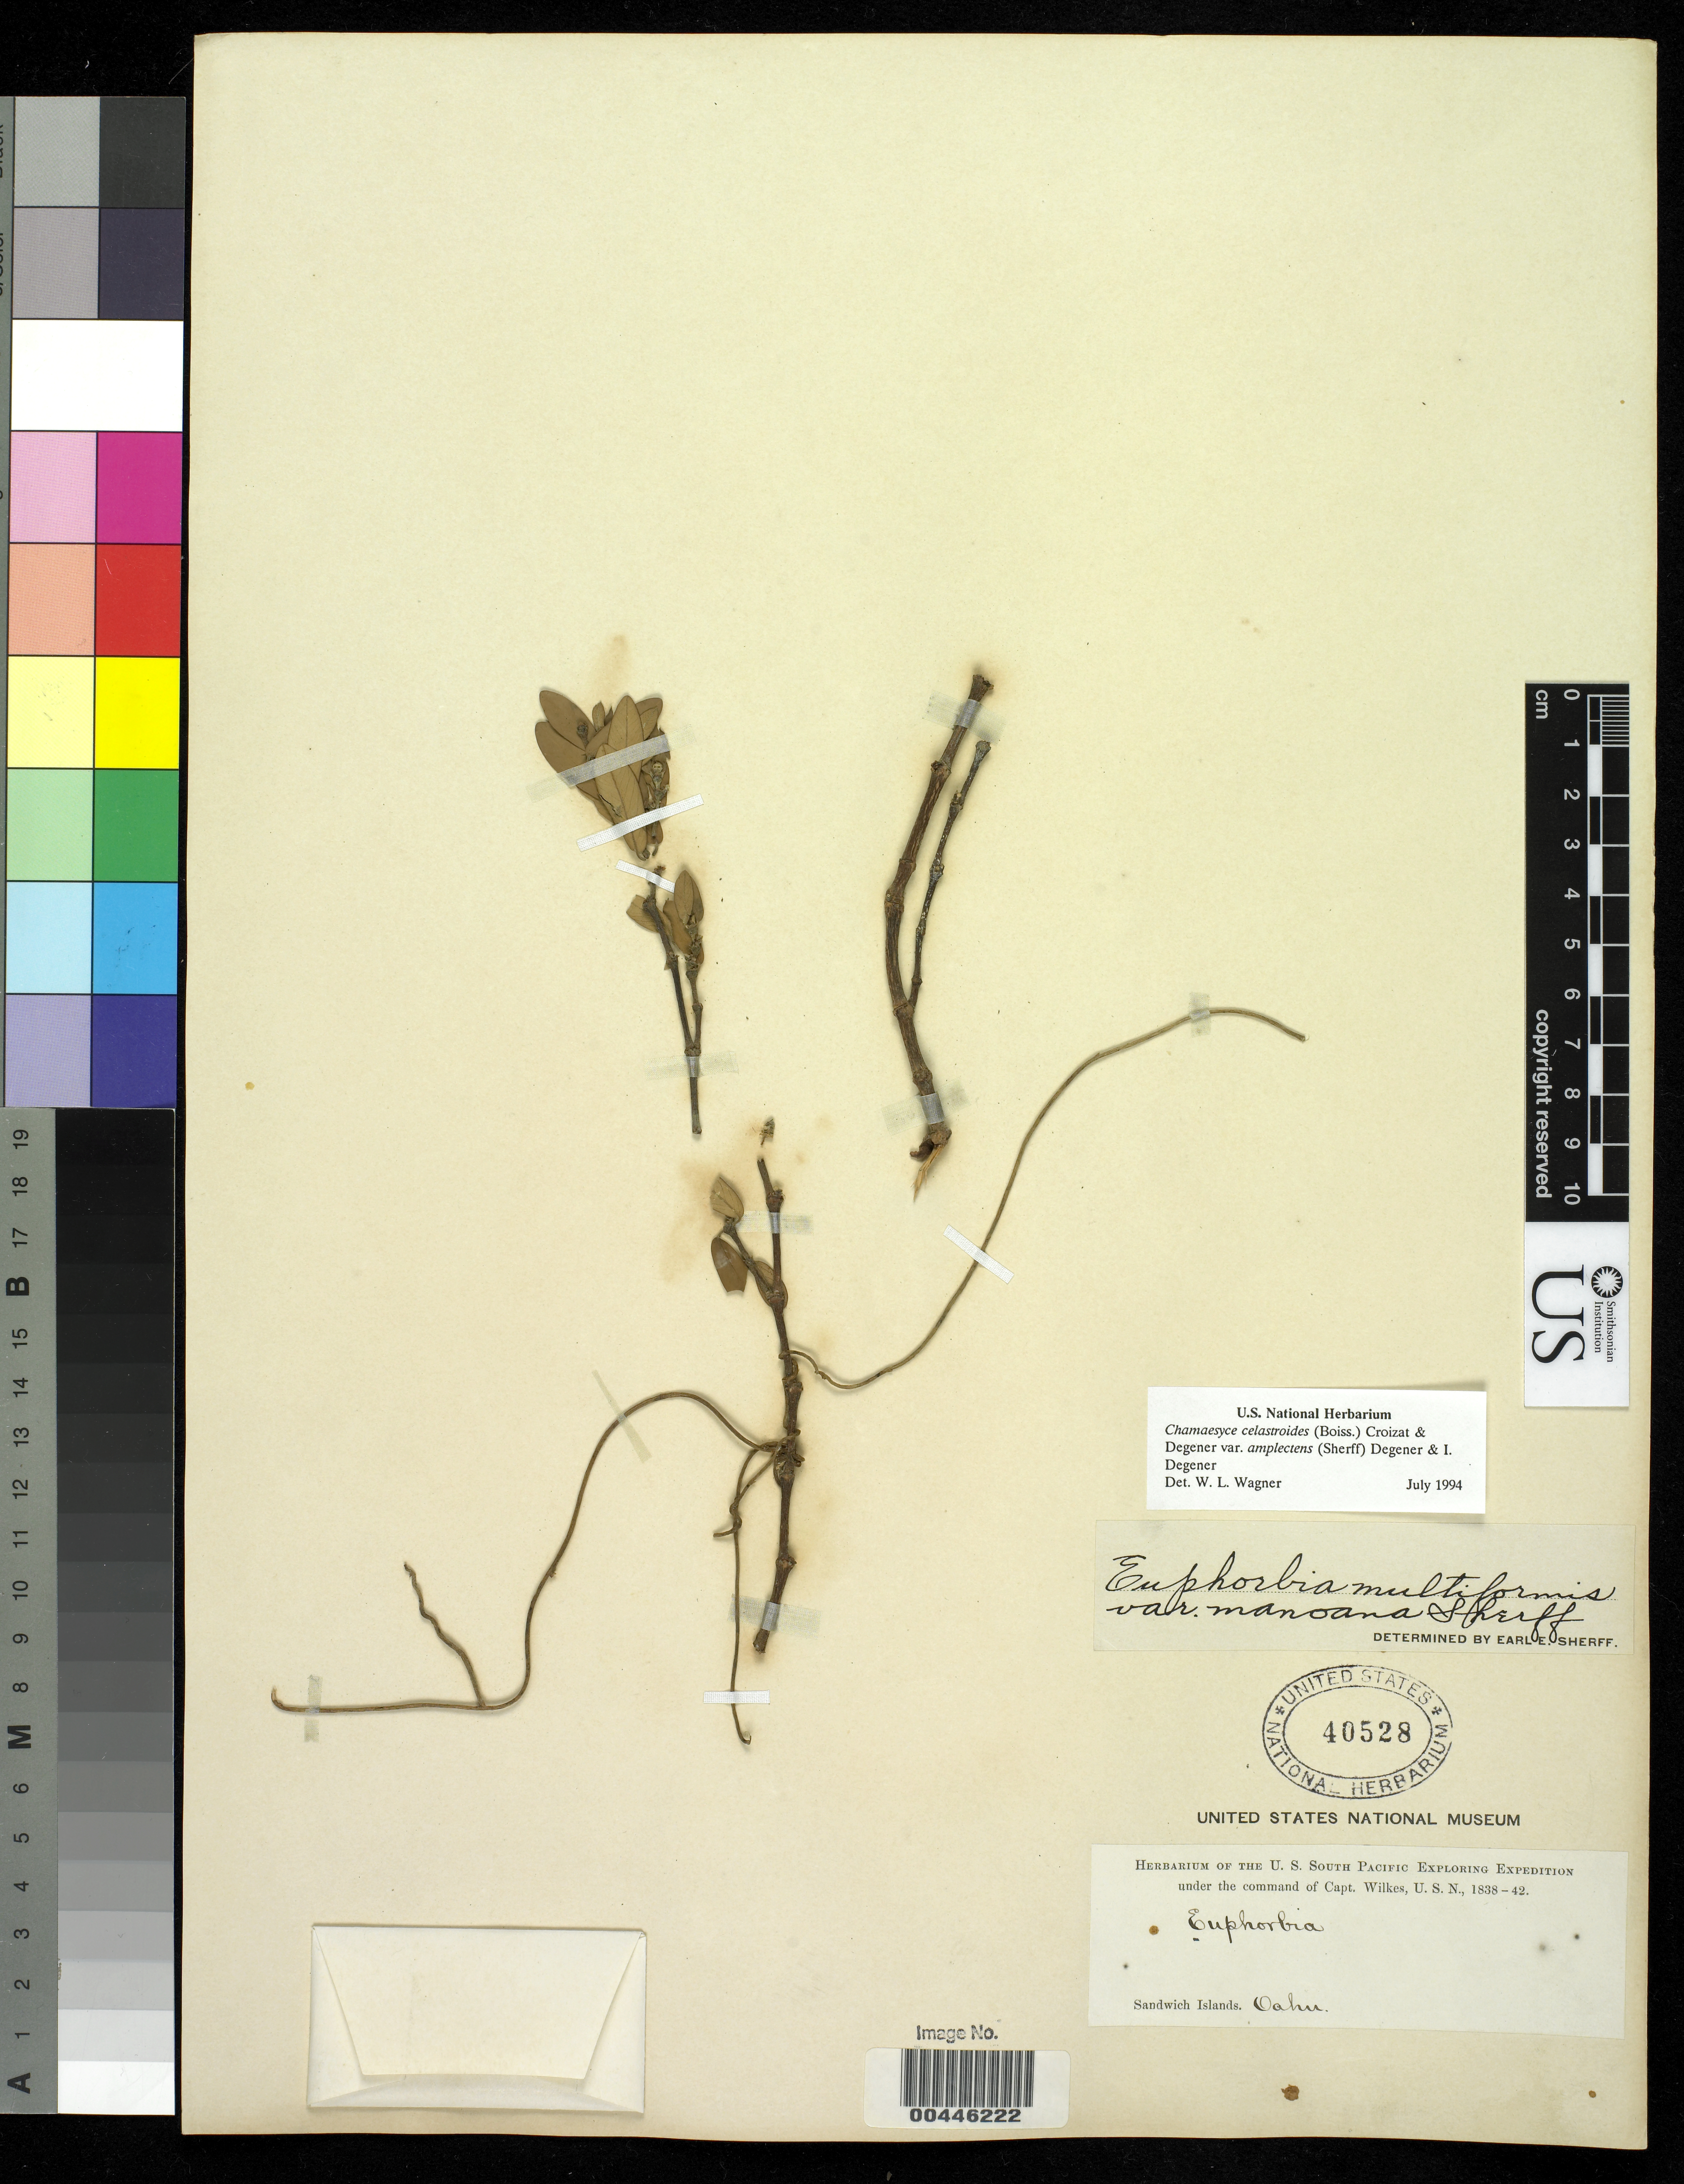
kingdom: Plantae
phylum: Tracheophyta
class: Magnoliopsida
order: Malpighiales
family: Euphorbiaceae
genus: Euphorbia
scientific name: Euphorbia celastroides var. amplectens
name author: Sherff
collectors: Wilkes Explor. Exped.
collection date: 1838/1842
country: United States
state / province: Hawaii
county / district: Honolulu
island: Oahu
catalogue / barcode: US 40528